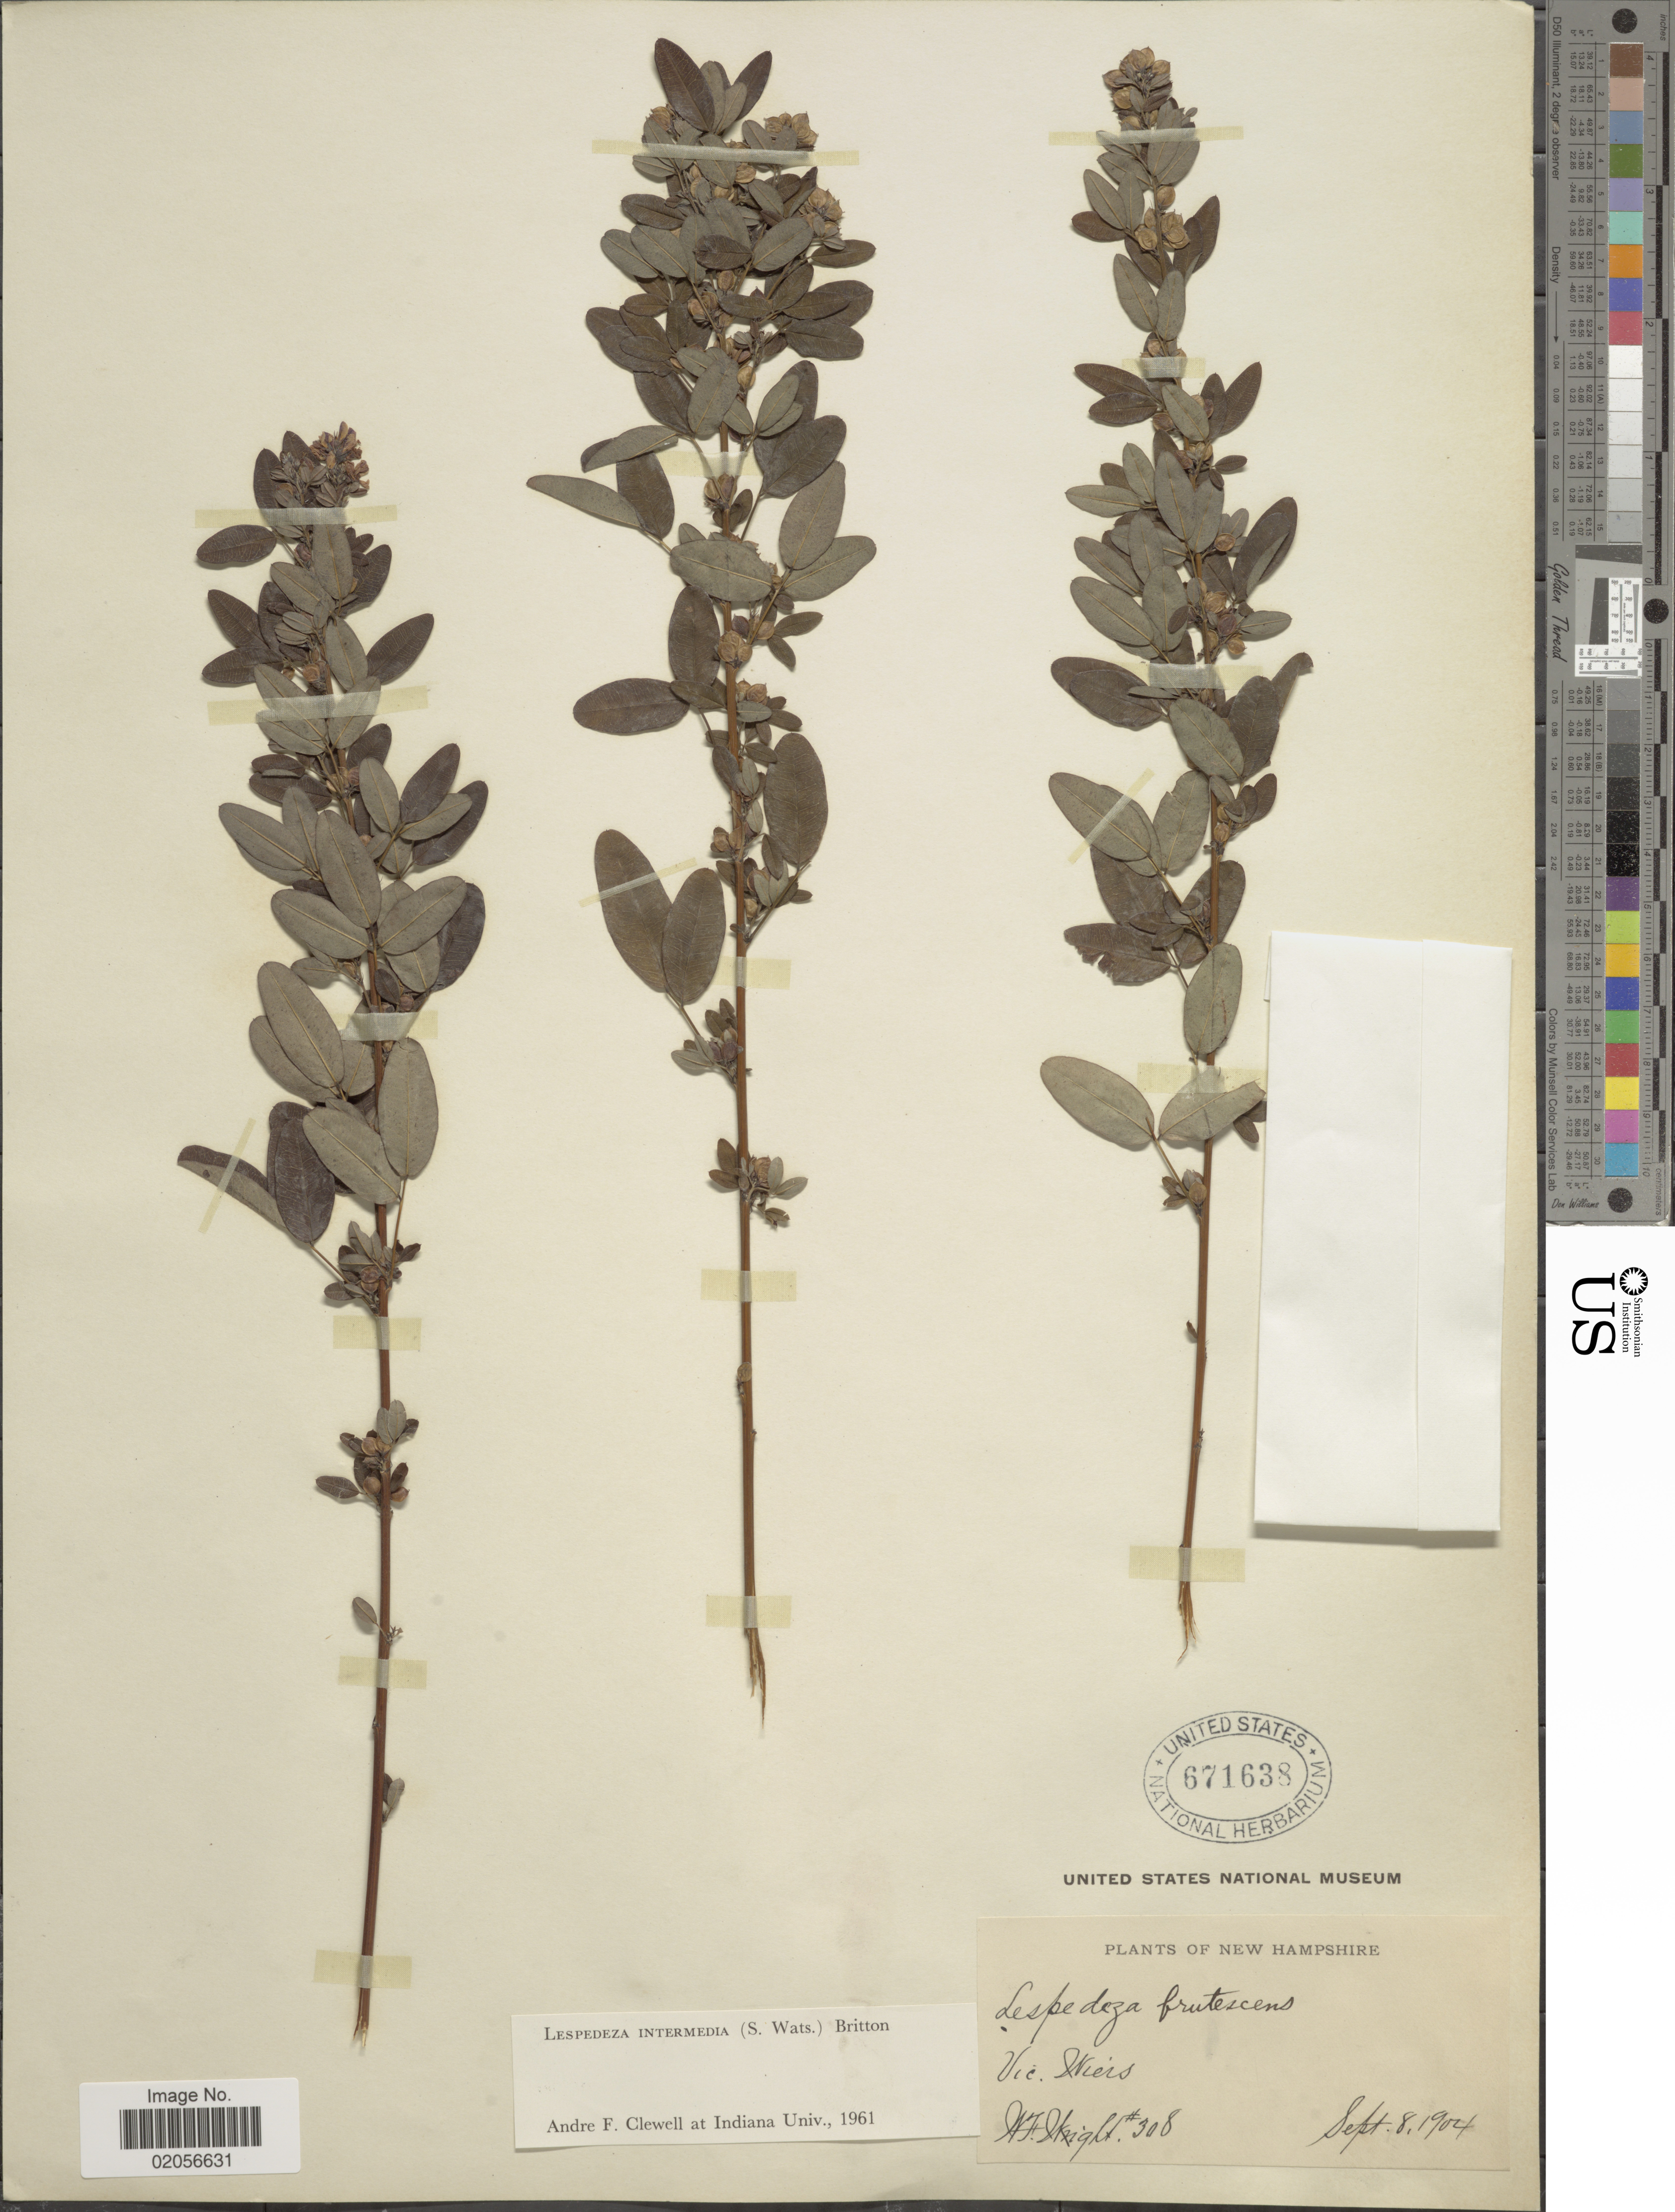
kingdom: Plantae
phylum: Tracheophyta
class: Magnoliopsida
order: Fabales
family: Fabaceae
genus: Lespedeza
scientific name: Lespedeza intermedia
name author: (S. Watson) Britton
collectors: W. F. Wright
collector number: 308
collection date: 1904-09-08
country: United States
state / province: New Hampshire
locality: Vic Wiers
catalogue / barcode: US 671638